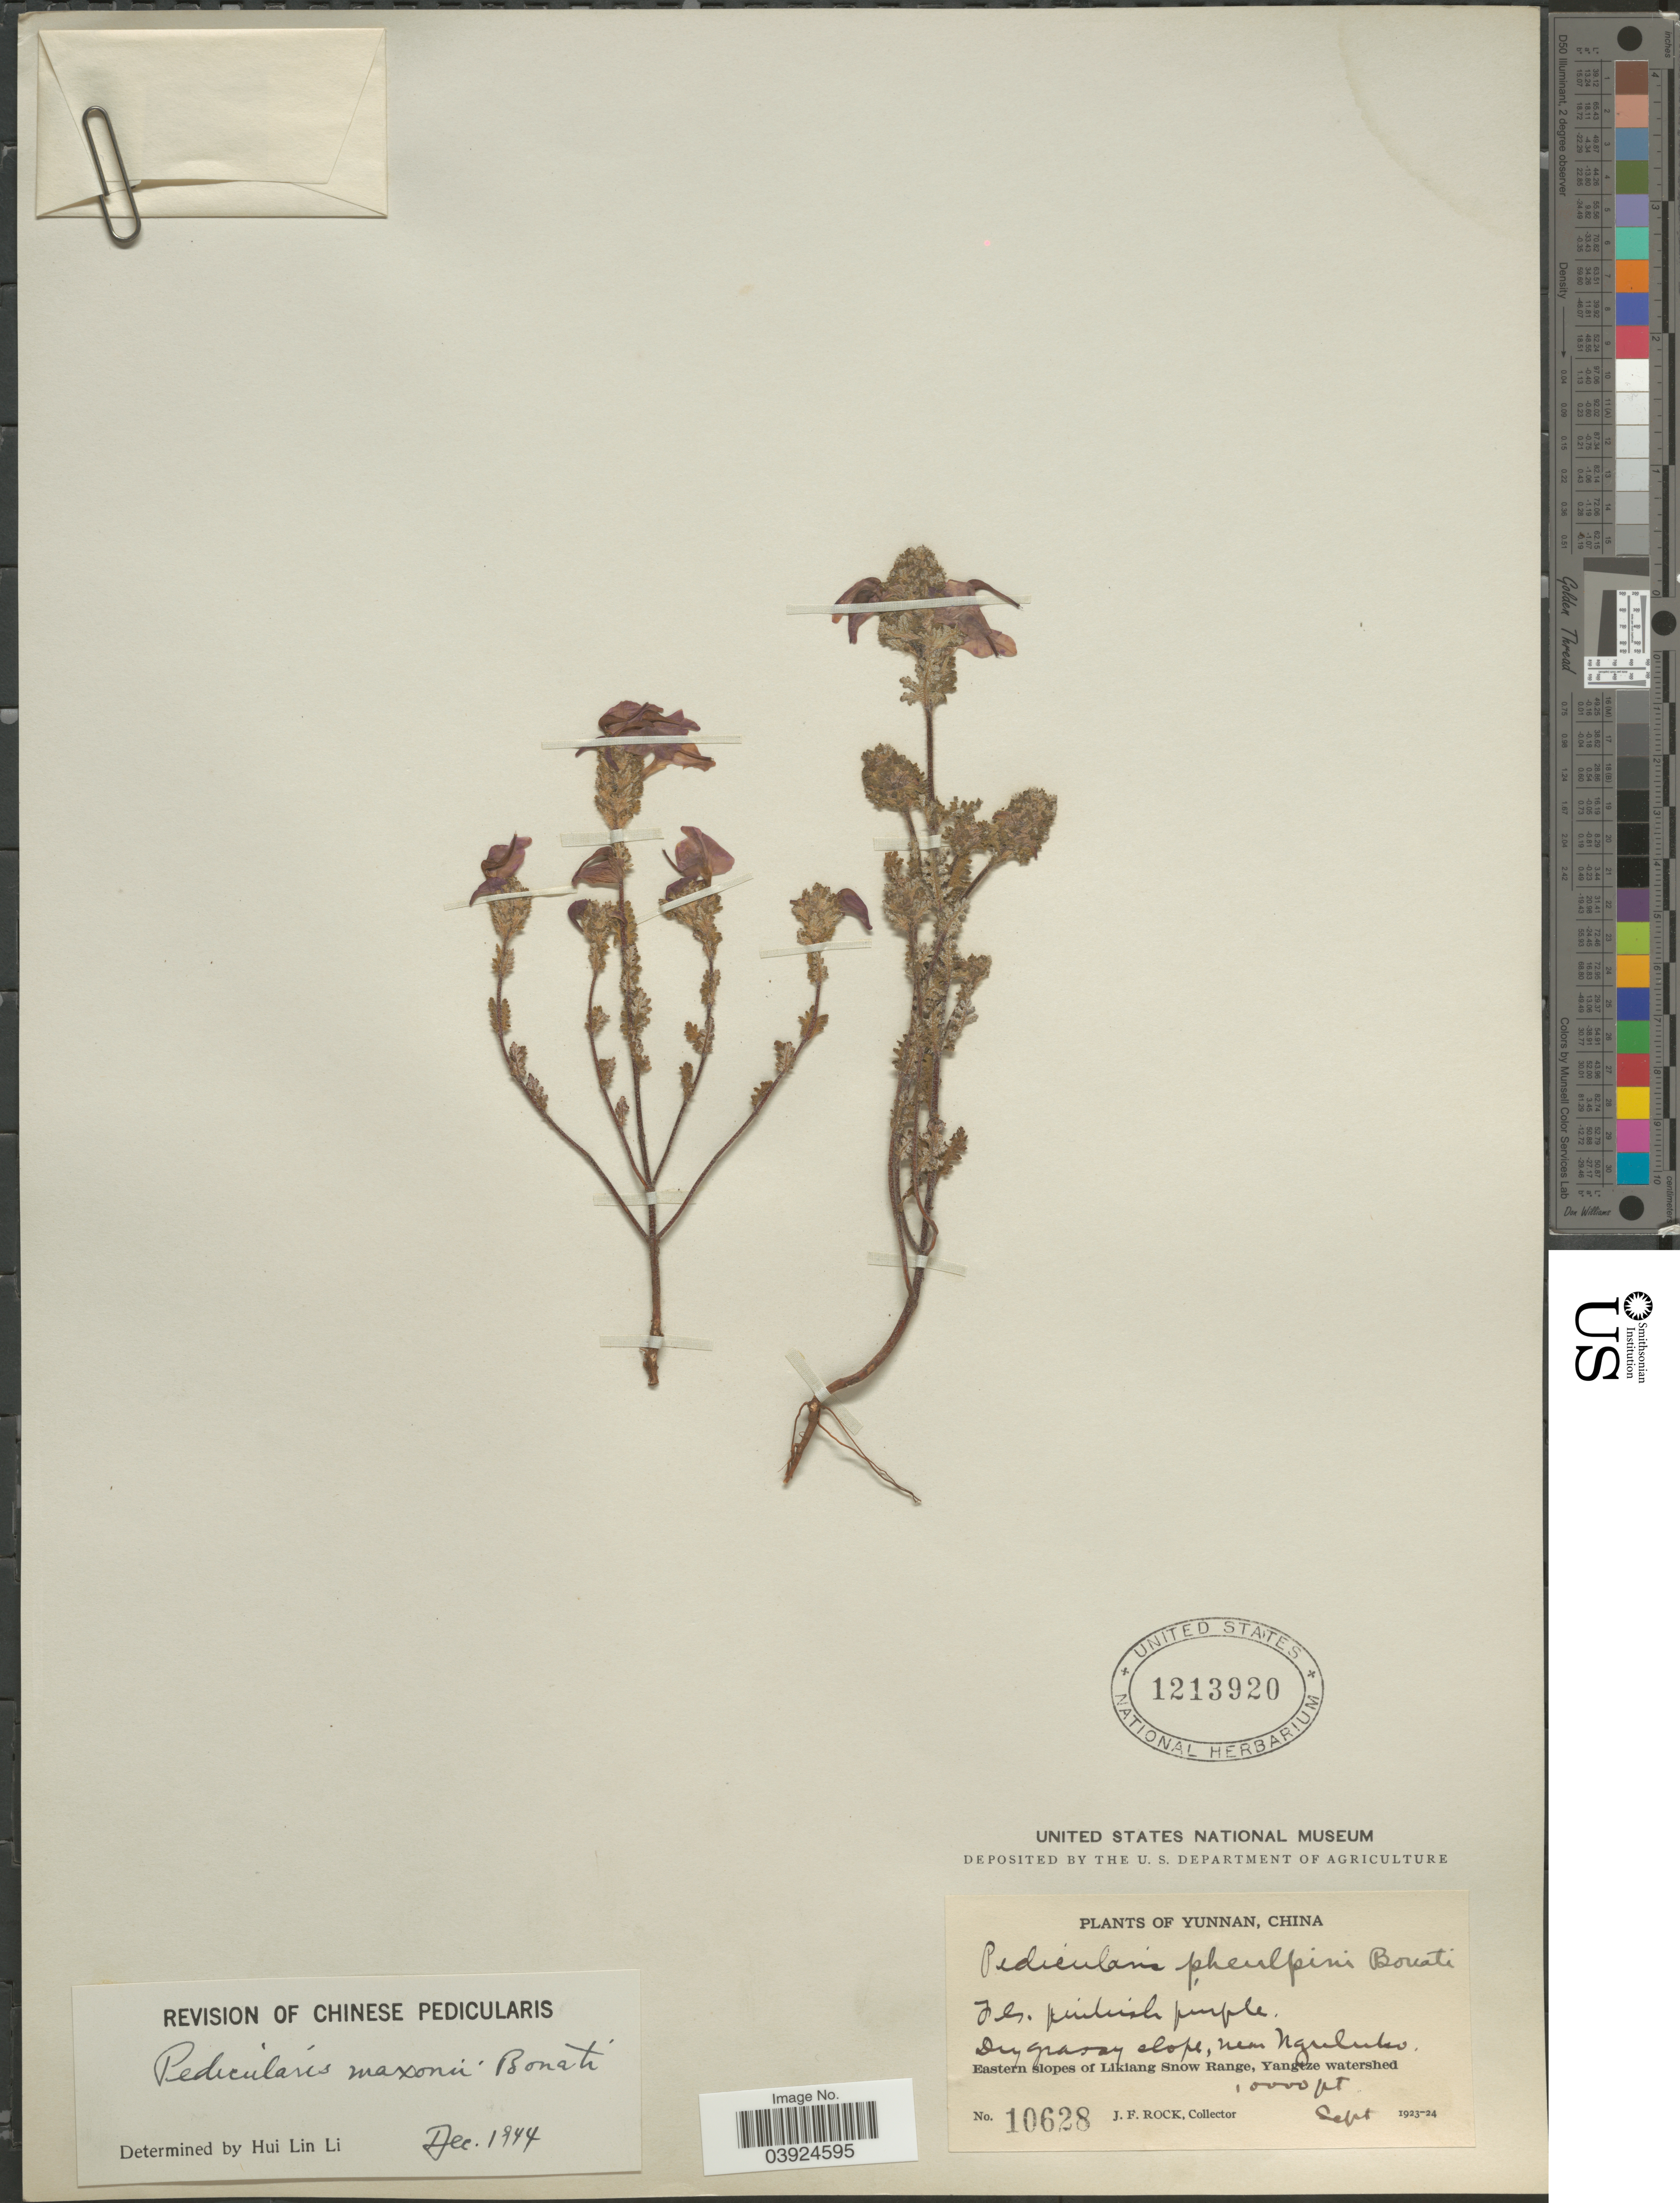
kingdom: Plantae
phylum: Tracheophyta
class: Magnoliopsida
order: Lamiales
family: Orobanchaceae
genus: Pedicularis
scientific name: Pedicularis maxonii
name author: Bonati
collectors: J. Rock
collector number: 10628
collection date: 1923-09/1924-09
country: China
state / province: Yunnan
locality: Dry grassy slope, near Nguluko. Eastern slopes of Likiang Snow Range, Yangtze watershed.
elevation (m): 3048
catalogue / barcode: US 1213920